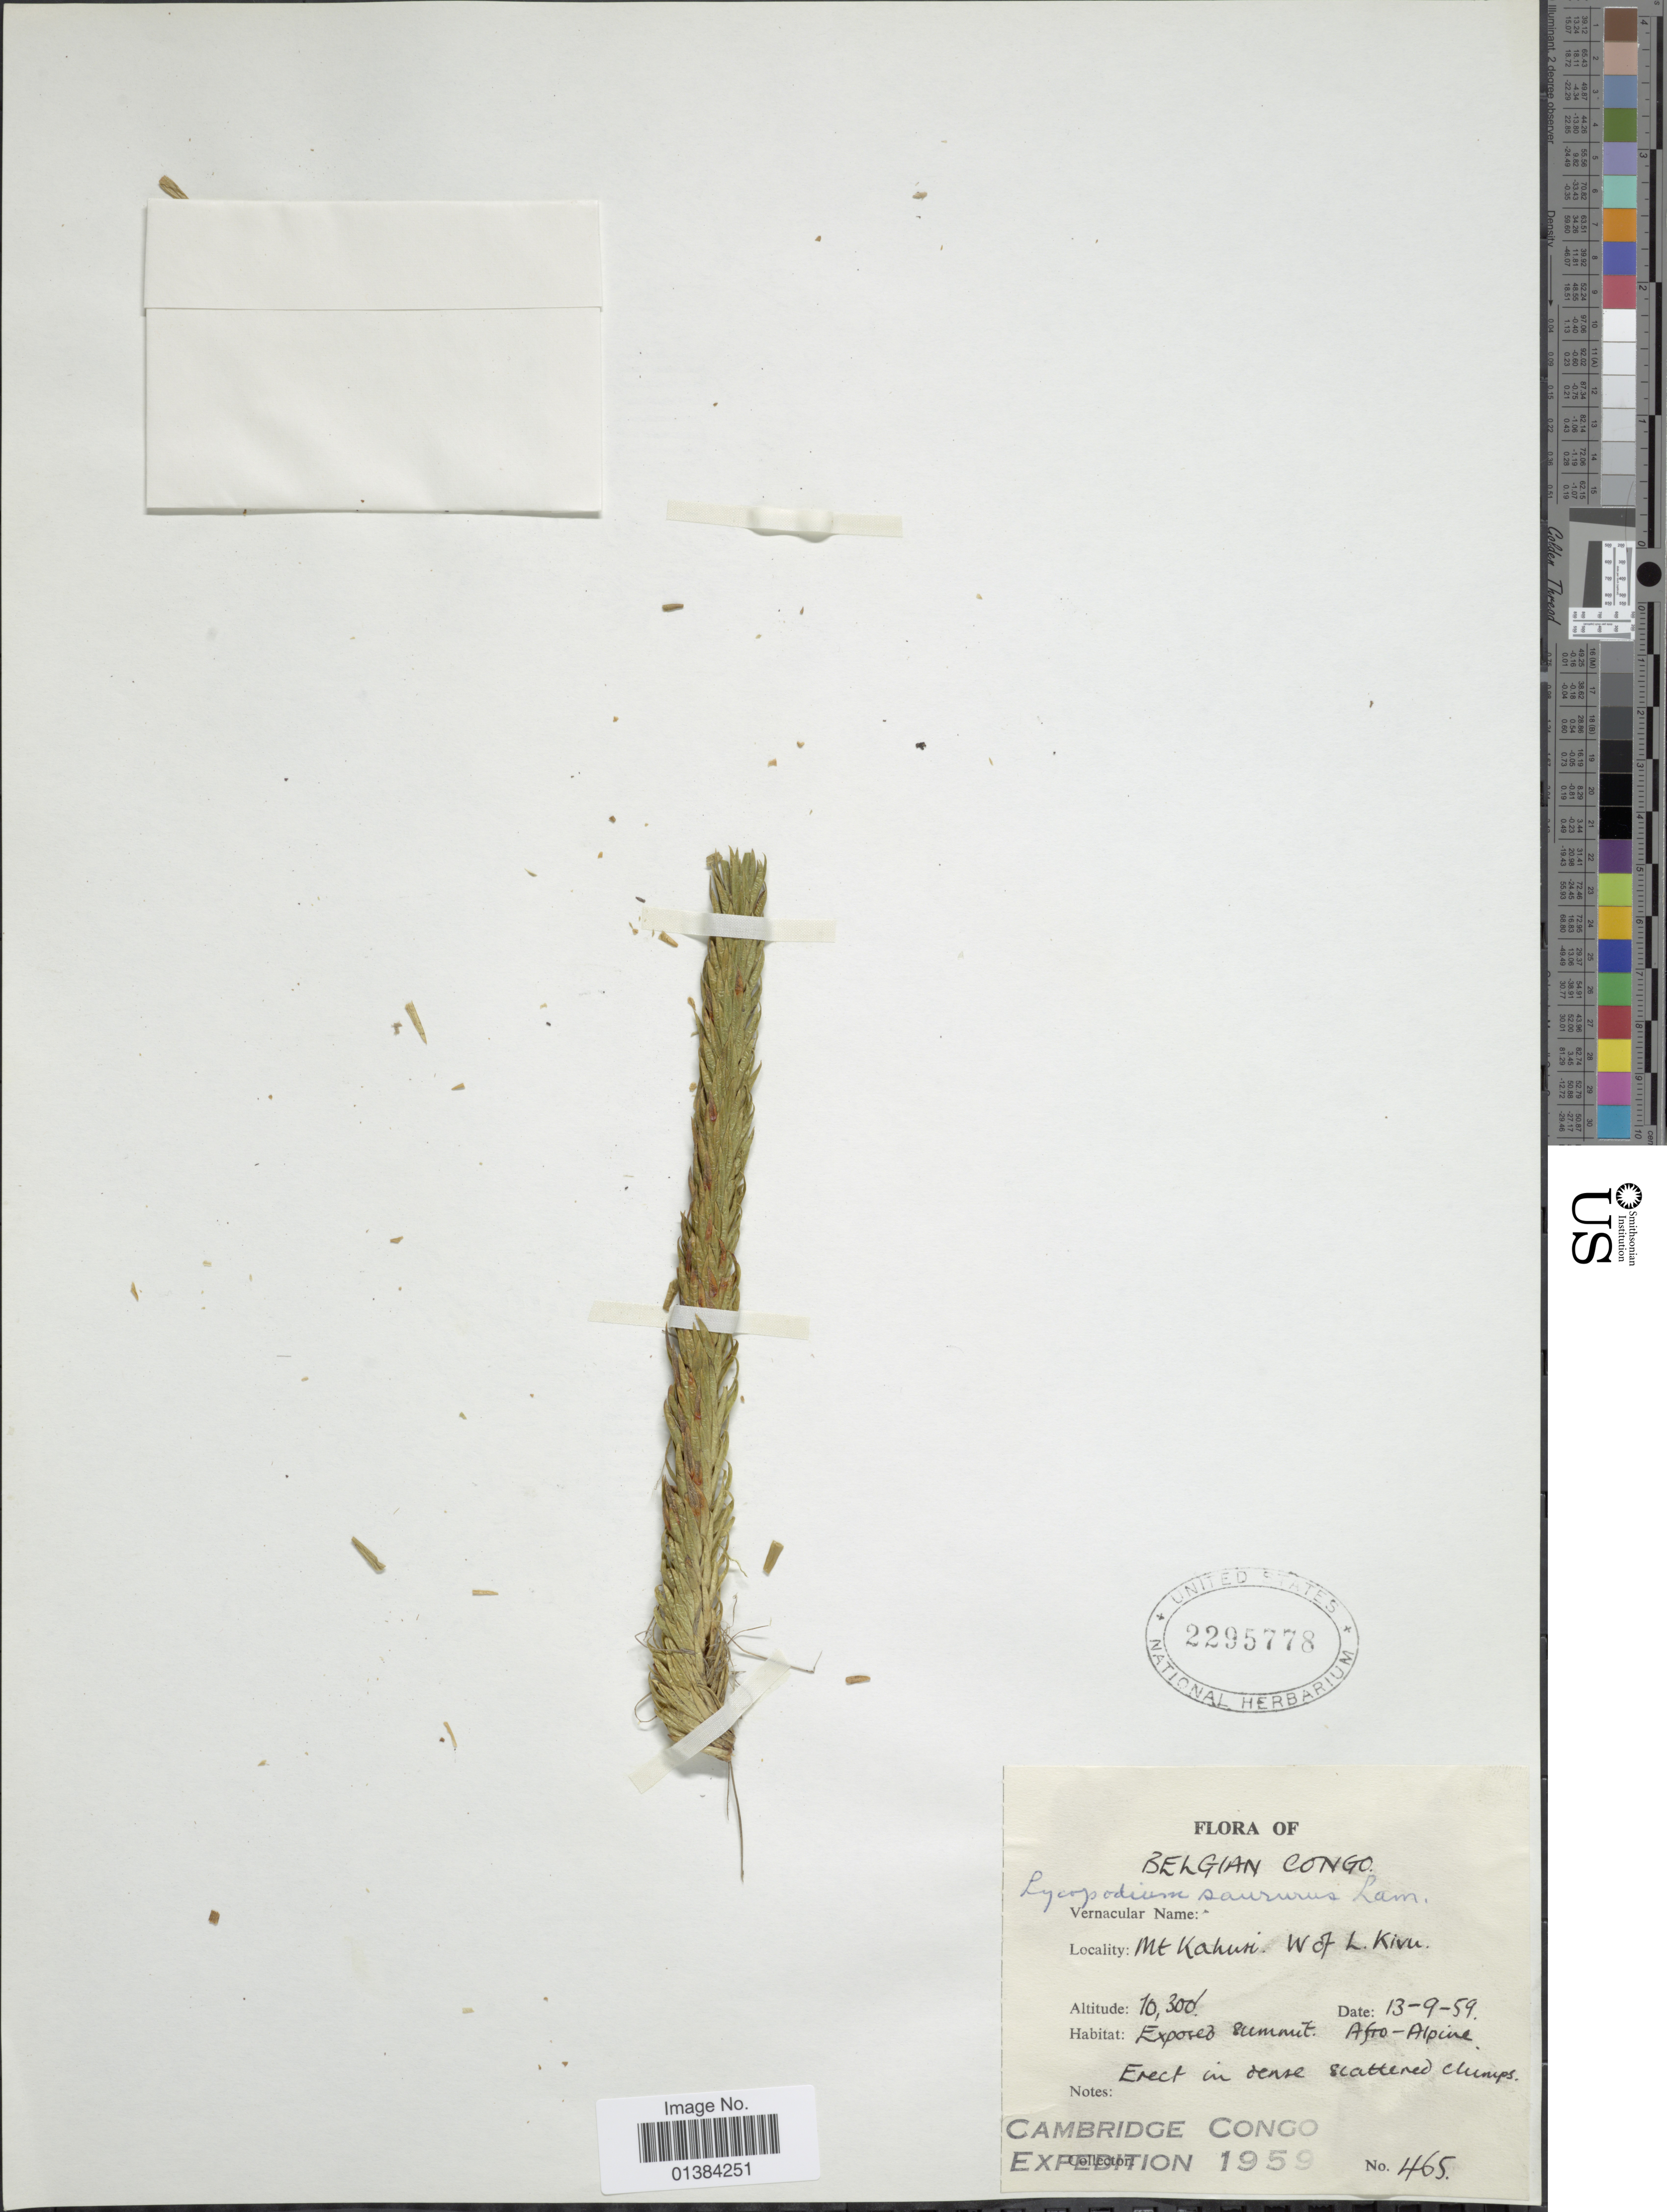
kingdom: Plantae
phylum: Tracheophyta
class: Lycopodiopsida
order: Lycopodiales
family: Lycopodiaceae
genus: Phlegmariurus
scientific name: Phlegmariurus saururus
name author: (Lam.) B. Øllg.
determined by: Field, A. R.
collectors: Cambridge Congo Expedition 1959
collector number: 465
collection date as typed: Transcribed d/m/y: 13/9/59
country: Congo, Democratic Republic of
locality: Mt. Kahusi. W. of L. Kivu.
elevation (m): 3139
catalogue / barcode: US 2295778